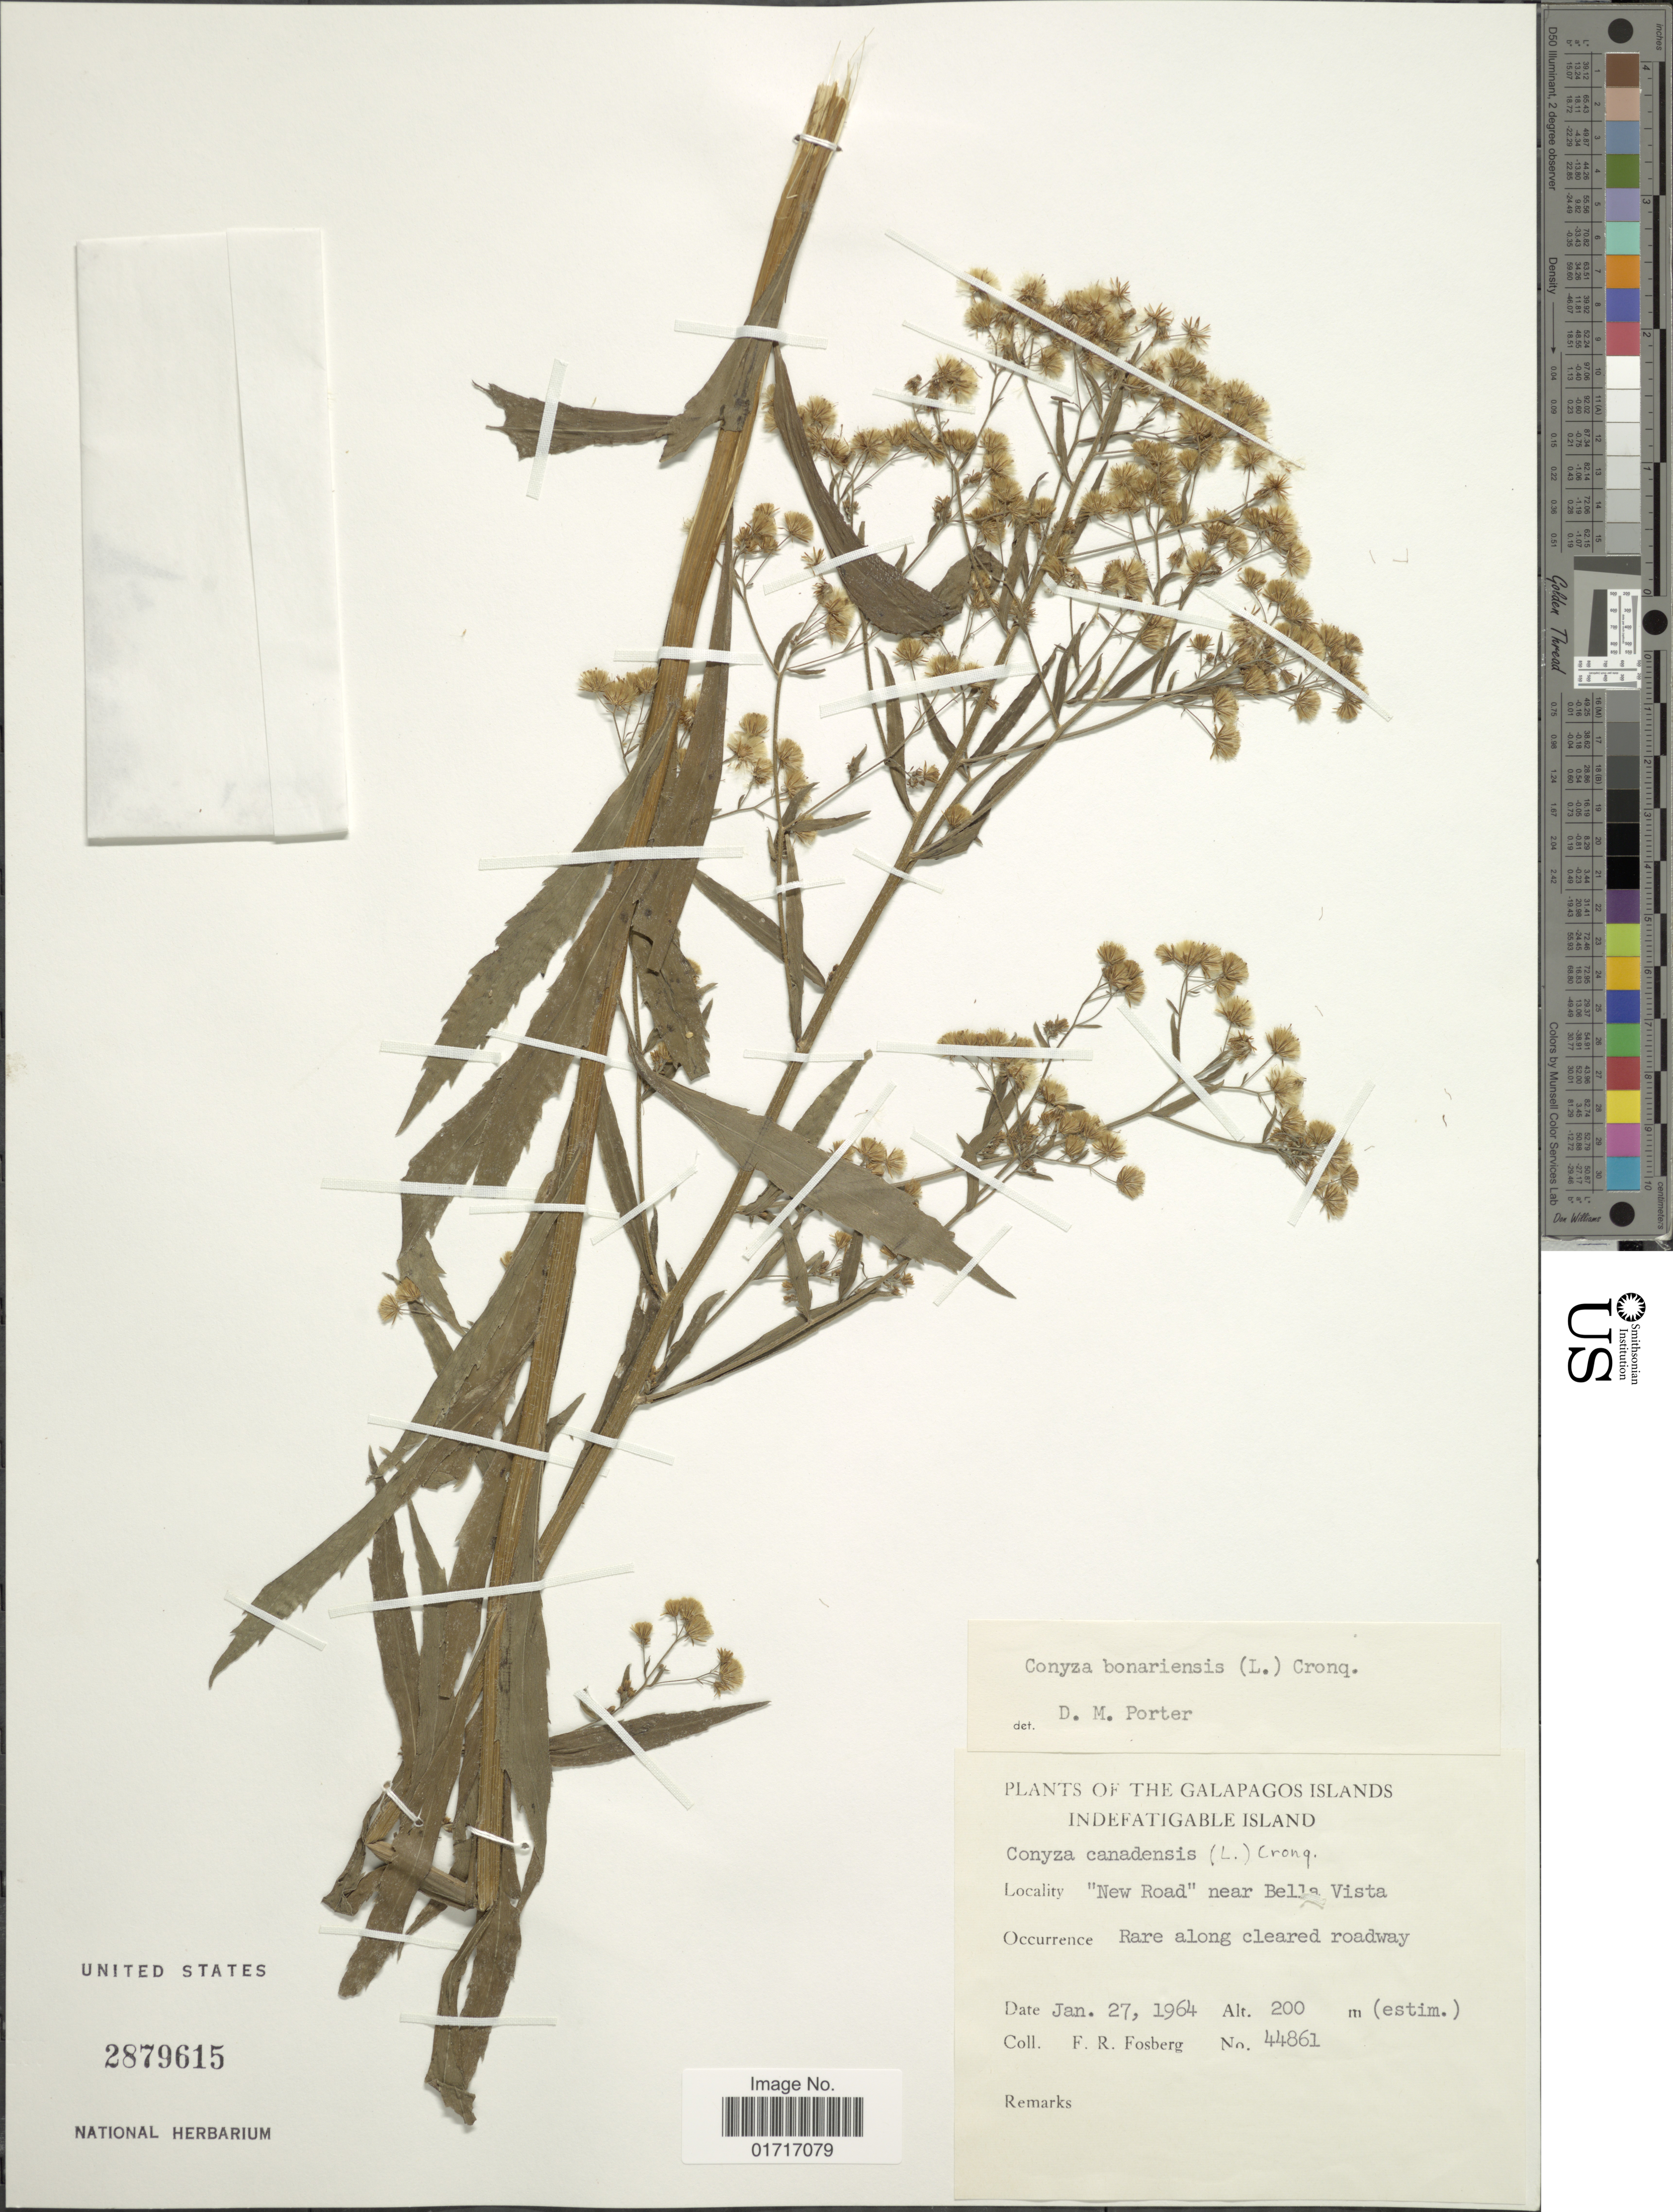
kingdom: Plantae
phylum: Tracheophyta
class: Magnoliopsida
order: Asterales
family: Asteraceae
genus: Conyza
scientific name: Conyza canadensis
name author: (L.) Cronq.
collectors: F. R. Fosberg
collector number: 44861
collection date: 1964-01-27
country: Ecuador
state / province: Colón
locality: Galapagos Islands, Indefatigable Island. "New Road"near Bella Vista, Rare along cleared roadway.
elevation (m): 200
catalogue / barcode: US 2879615